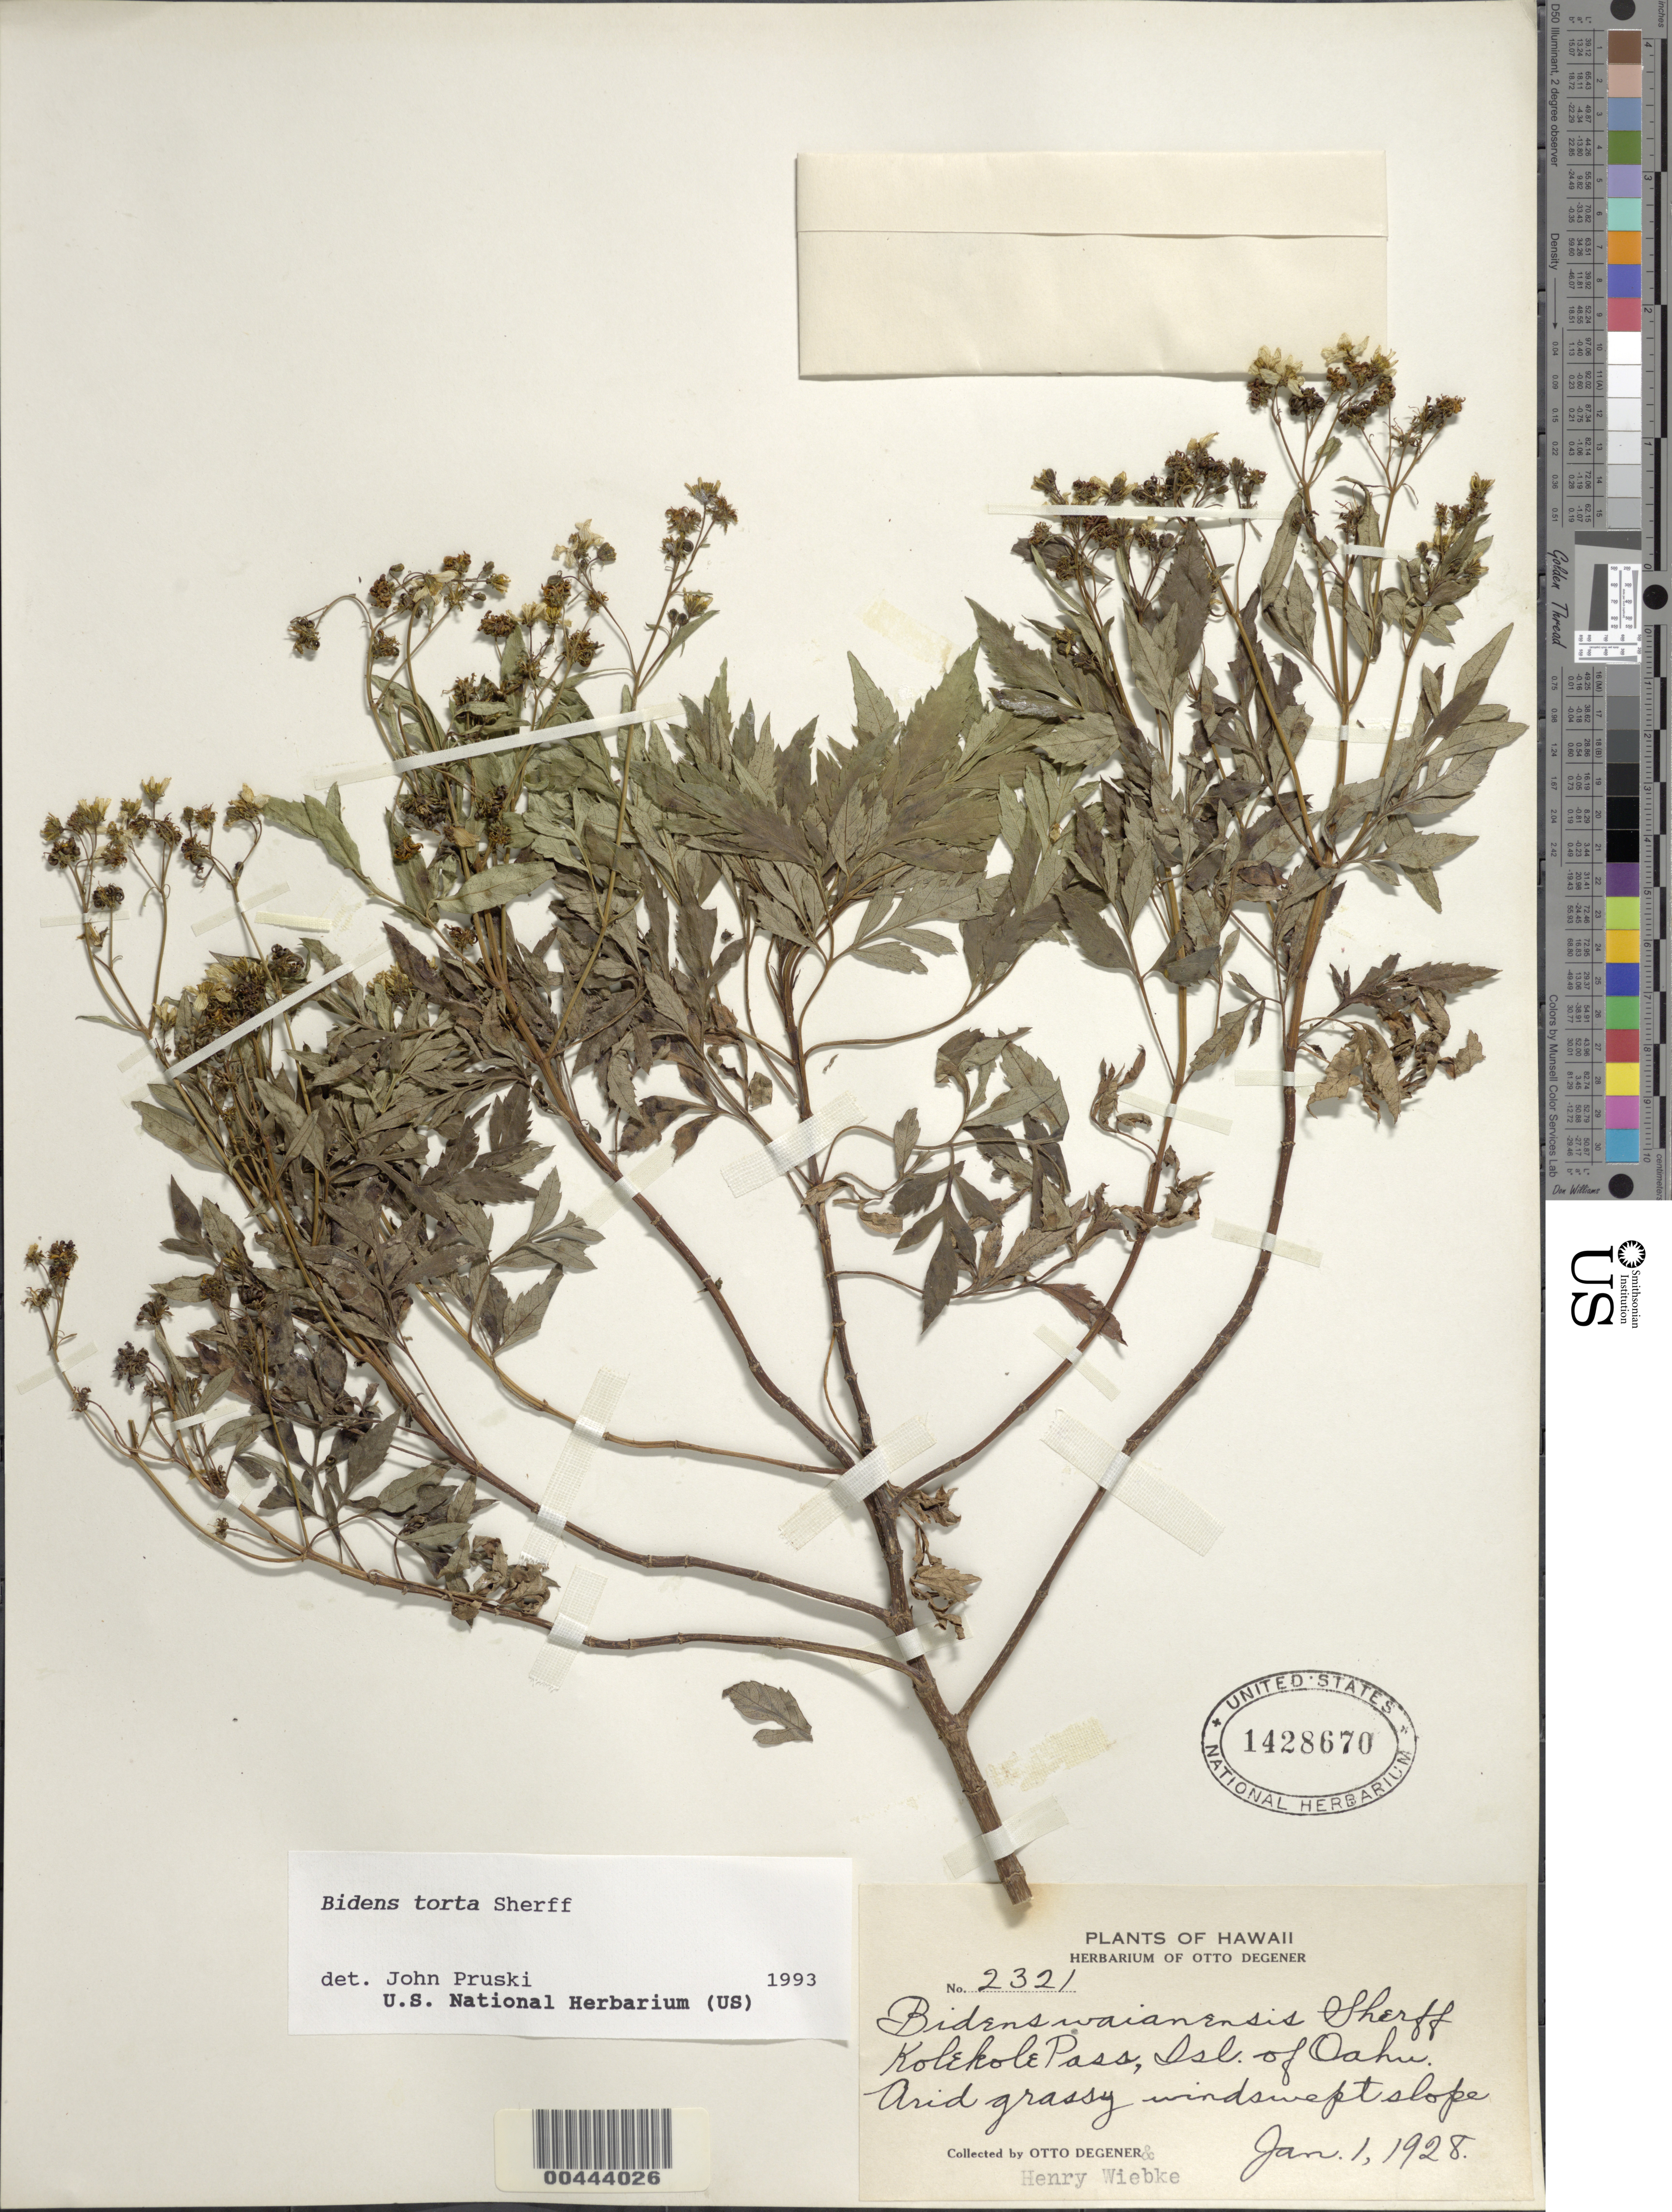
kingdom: Plantae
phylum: Tracheophyta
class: Magnoliopsida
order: Asterales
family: Asteraceae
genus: Bidens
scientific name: Bidens torta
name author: Sherff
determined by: Pruski, J. F.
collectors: O. Degener & H. Wiebke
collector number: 2321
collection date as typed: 1 Jan 1928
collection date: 1928-01-01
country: United States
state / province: Hawaii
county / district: Honolulu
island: Oahu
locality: Kolekole Pass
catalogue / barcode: US 1428670